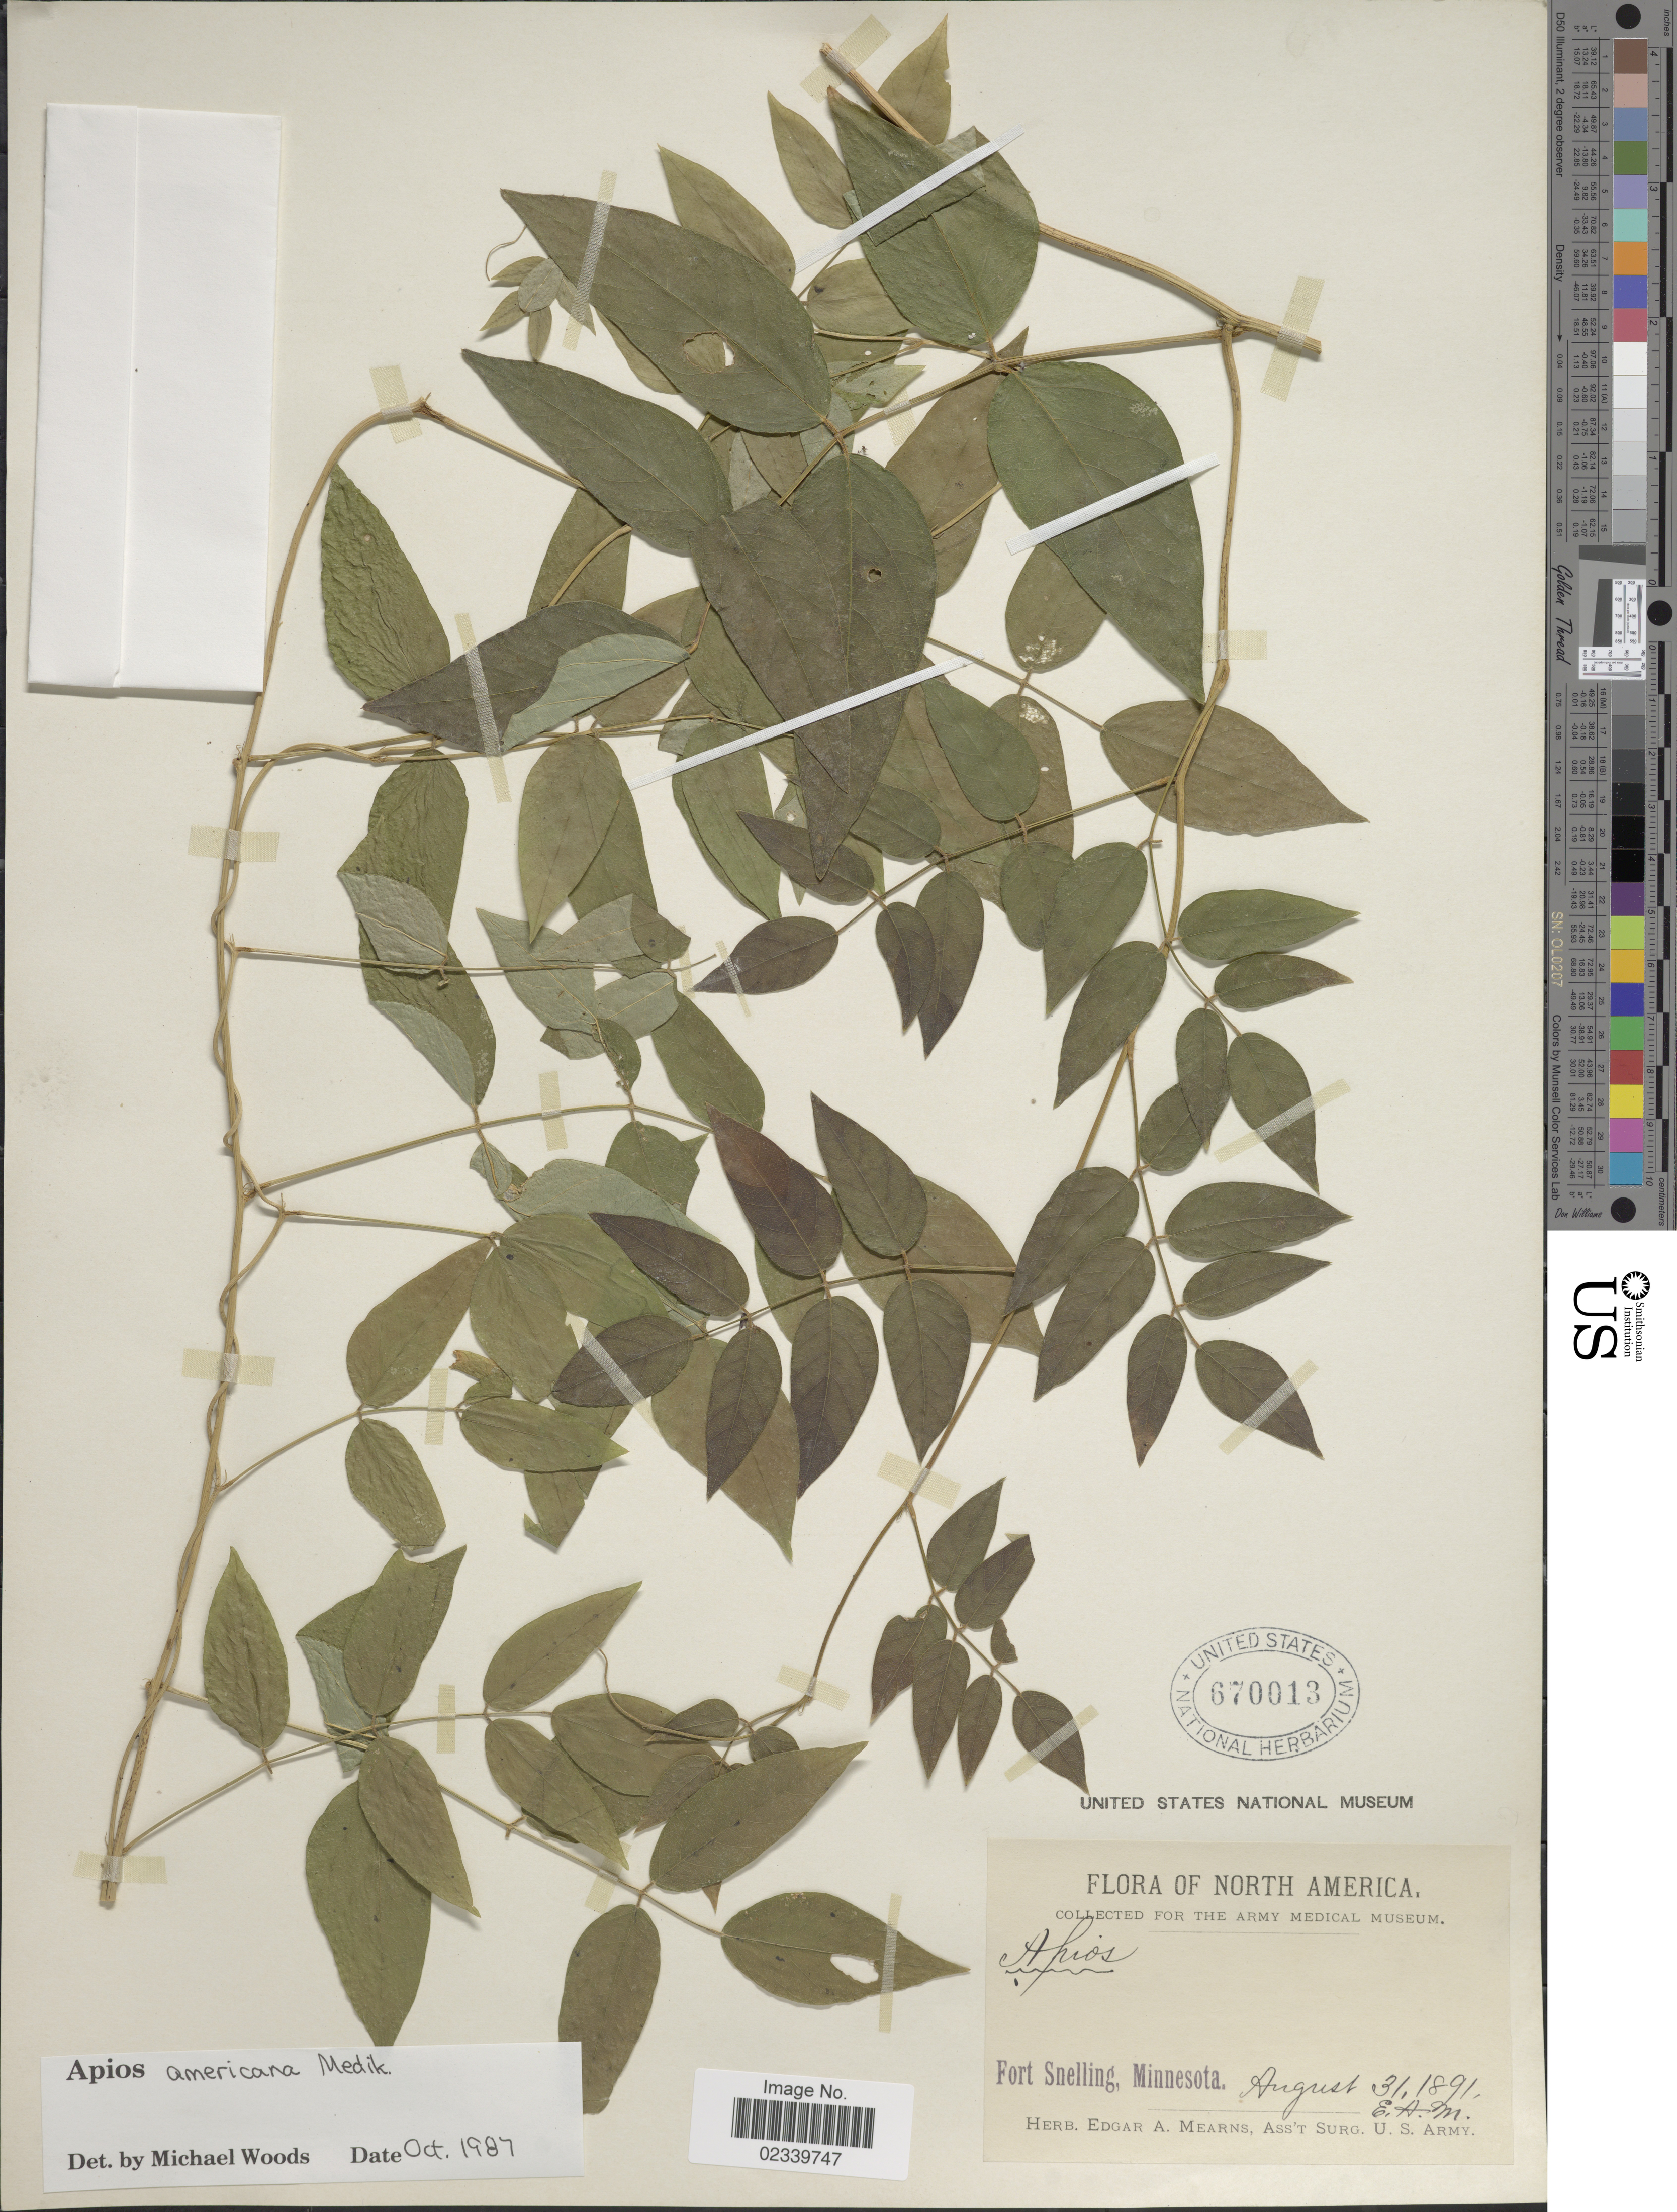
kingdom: Plantae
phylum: Tracheophyta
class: Magnoliopsida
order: Fabales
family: Fabaceae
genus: Apios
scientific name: Apios americana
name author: Medik.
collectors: E. A. Mearns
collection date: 1891-08-31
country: United States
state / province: Minnesota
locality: Fort Snelling, Minnesota.North America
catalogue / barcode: US 670013